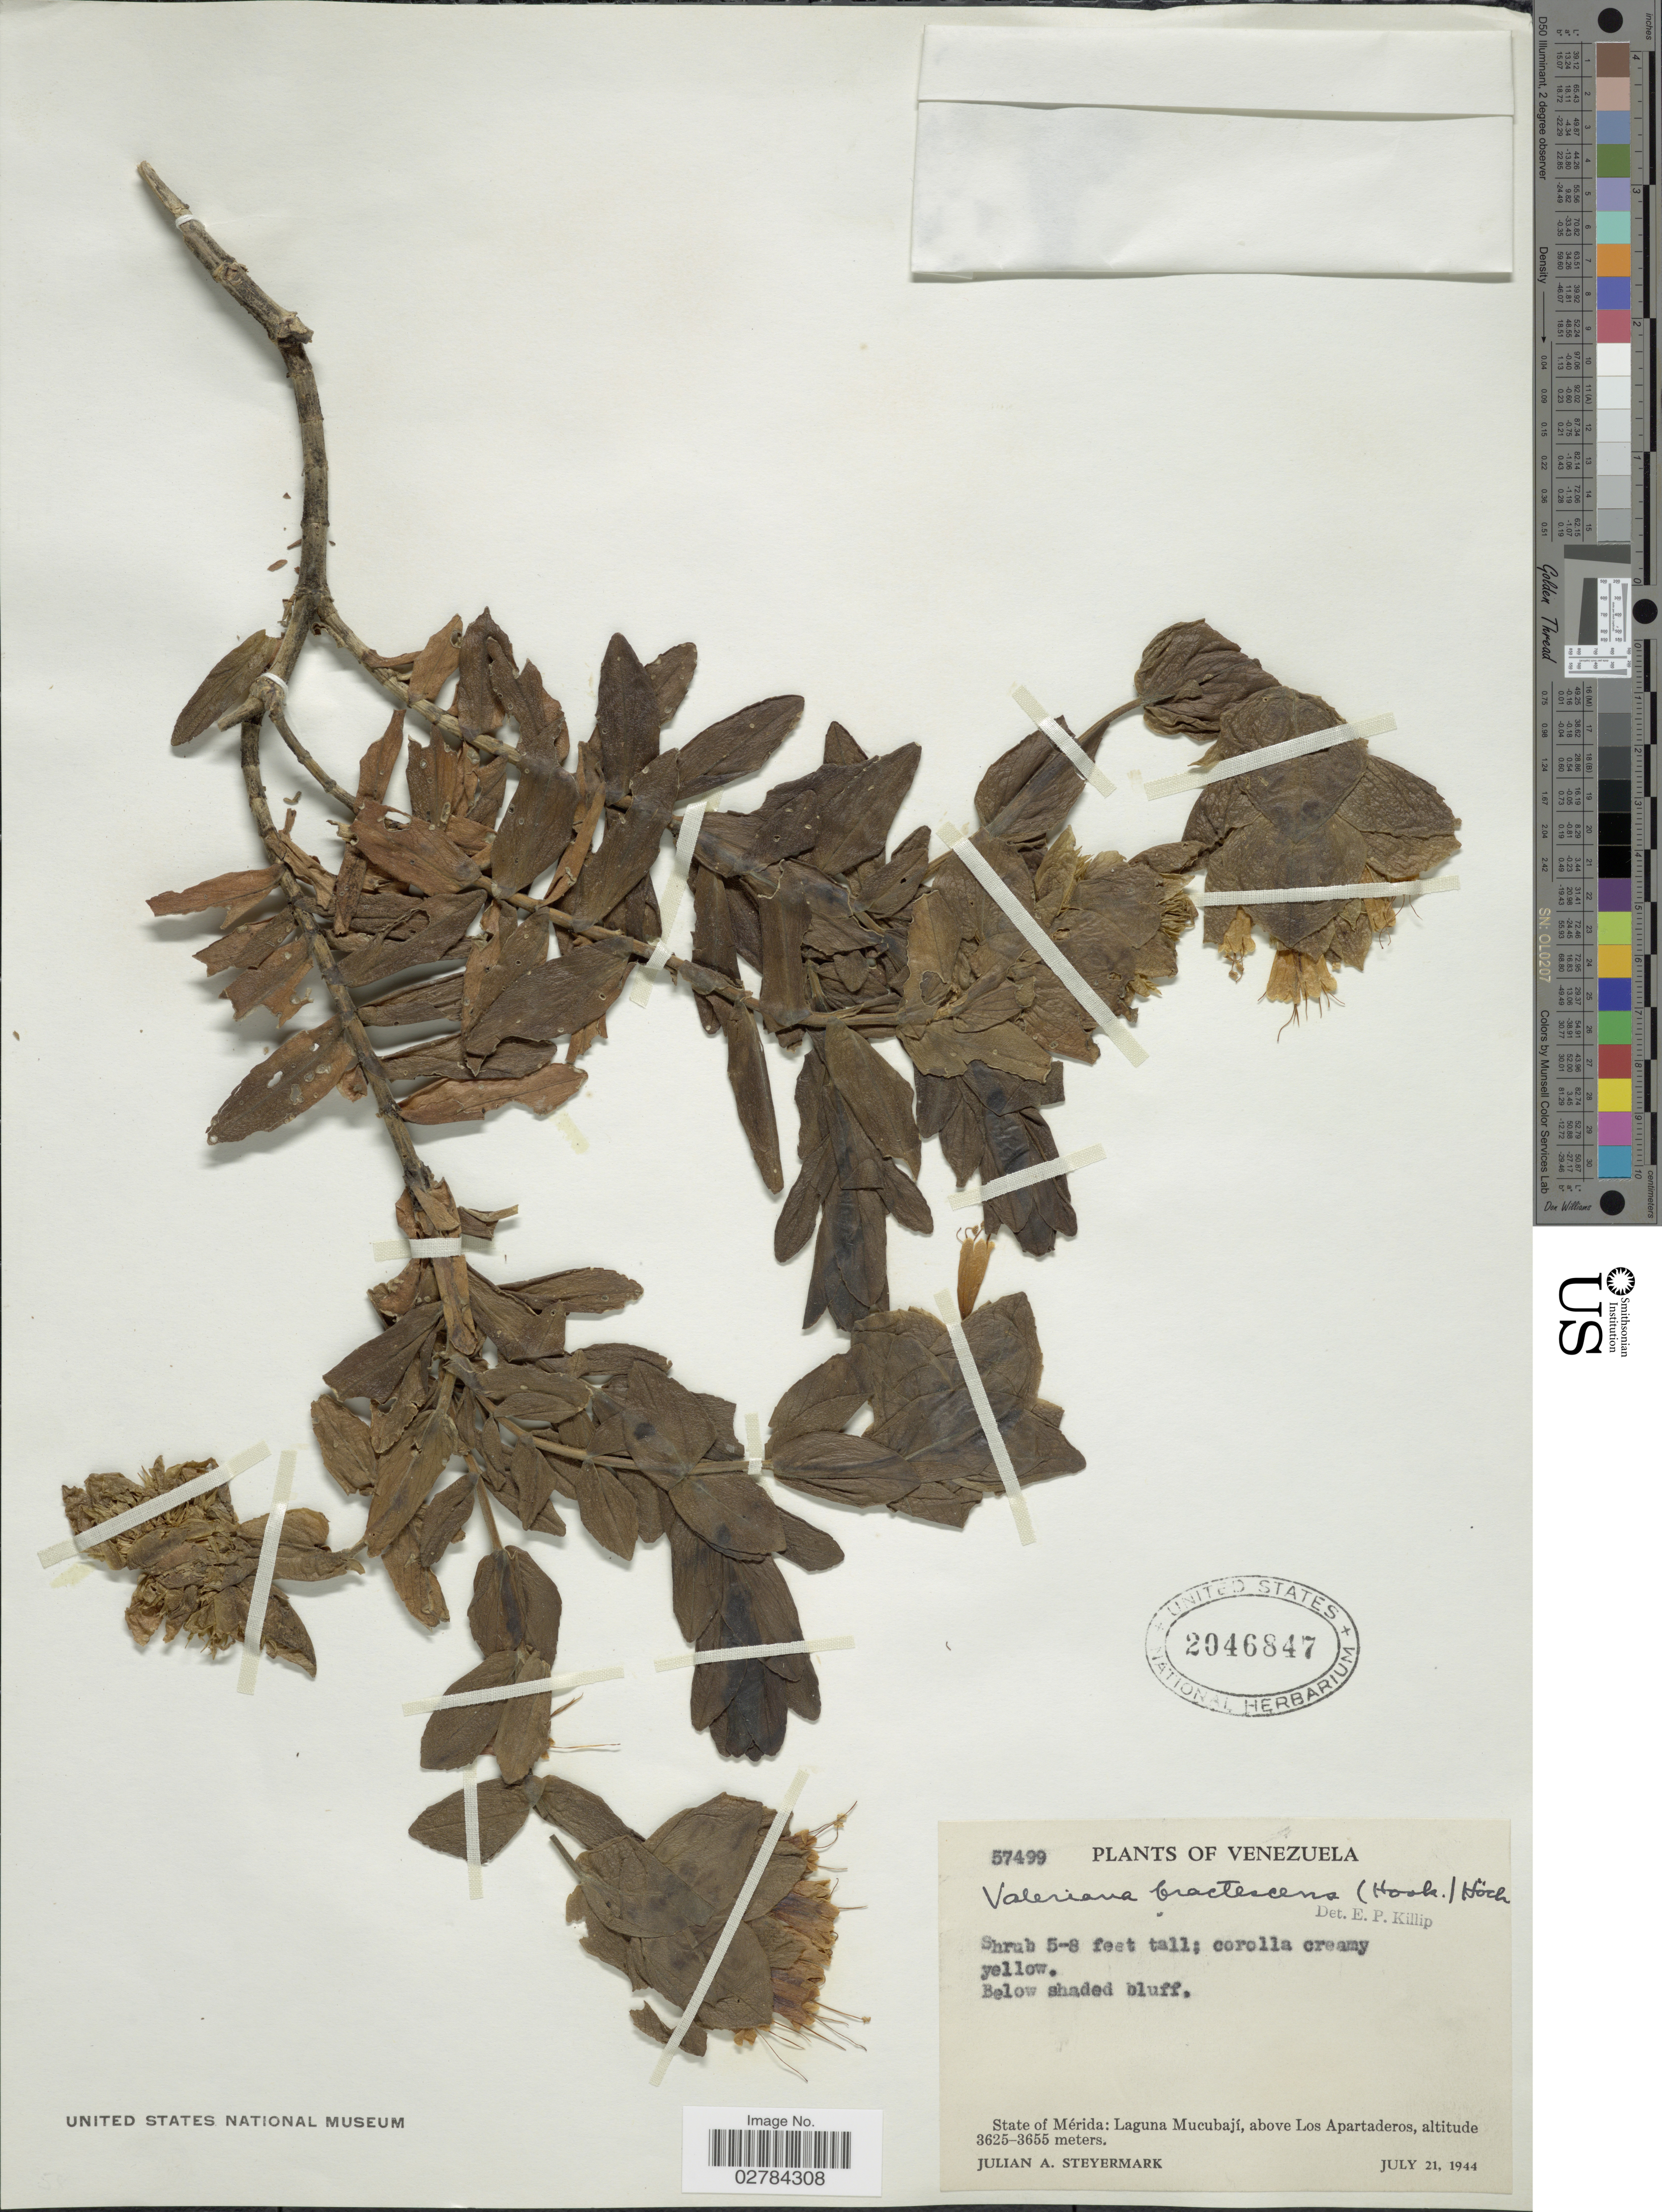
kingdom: Plantae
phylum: Tracheophyta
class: Magnoliopsida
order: Dipsacales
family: Caprifoliaceae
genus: Valeriana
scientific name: Valeriana bractescens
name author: Höck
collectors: J. Steyermark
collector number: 57499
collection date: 1944-07-21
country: Venezuela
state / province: Mérida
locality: State of Mérida: Laguna Mucubají, above Los Apartaderos.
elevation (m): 3625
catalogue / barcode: US 2046847